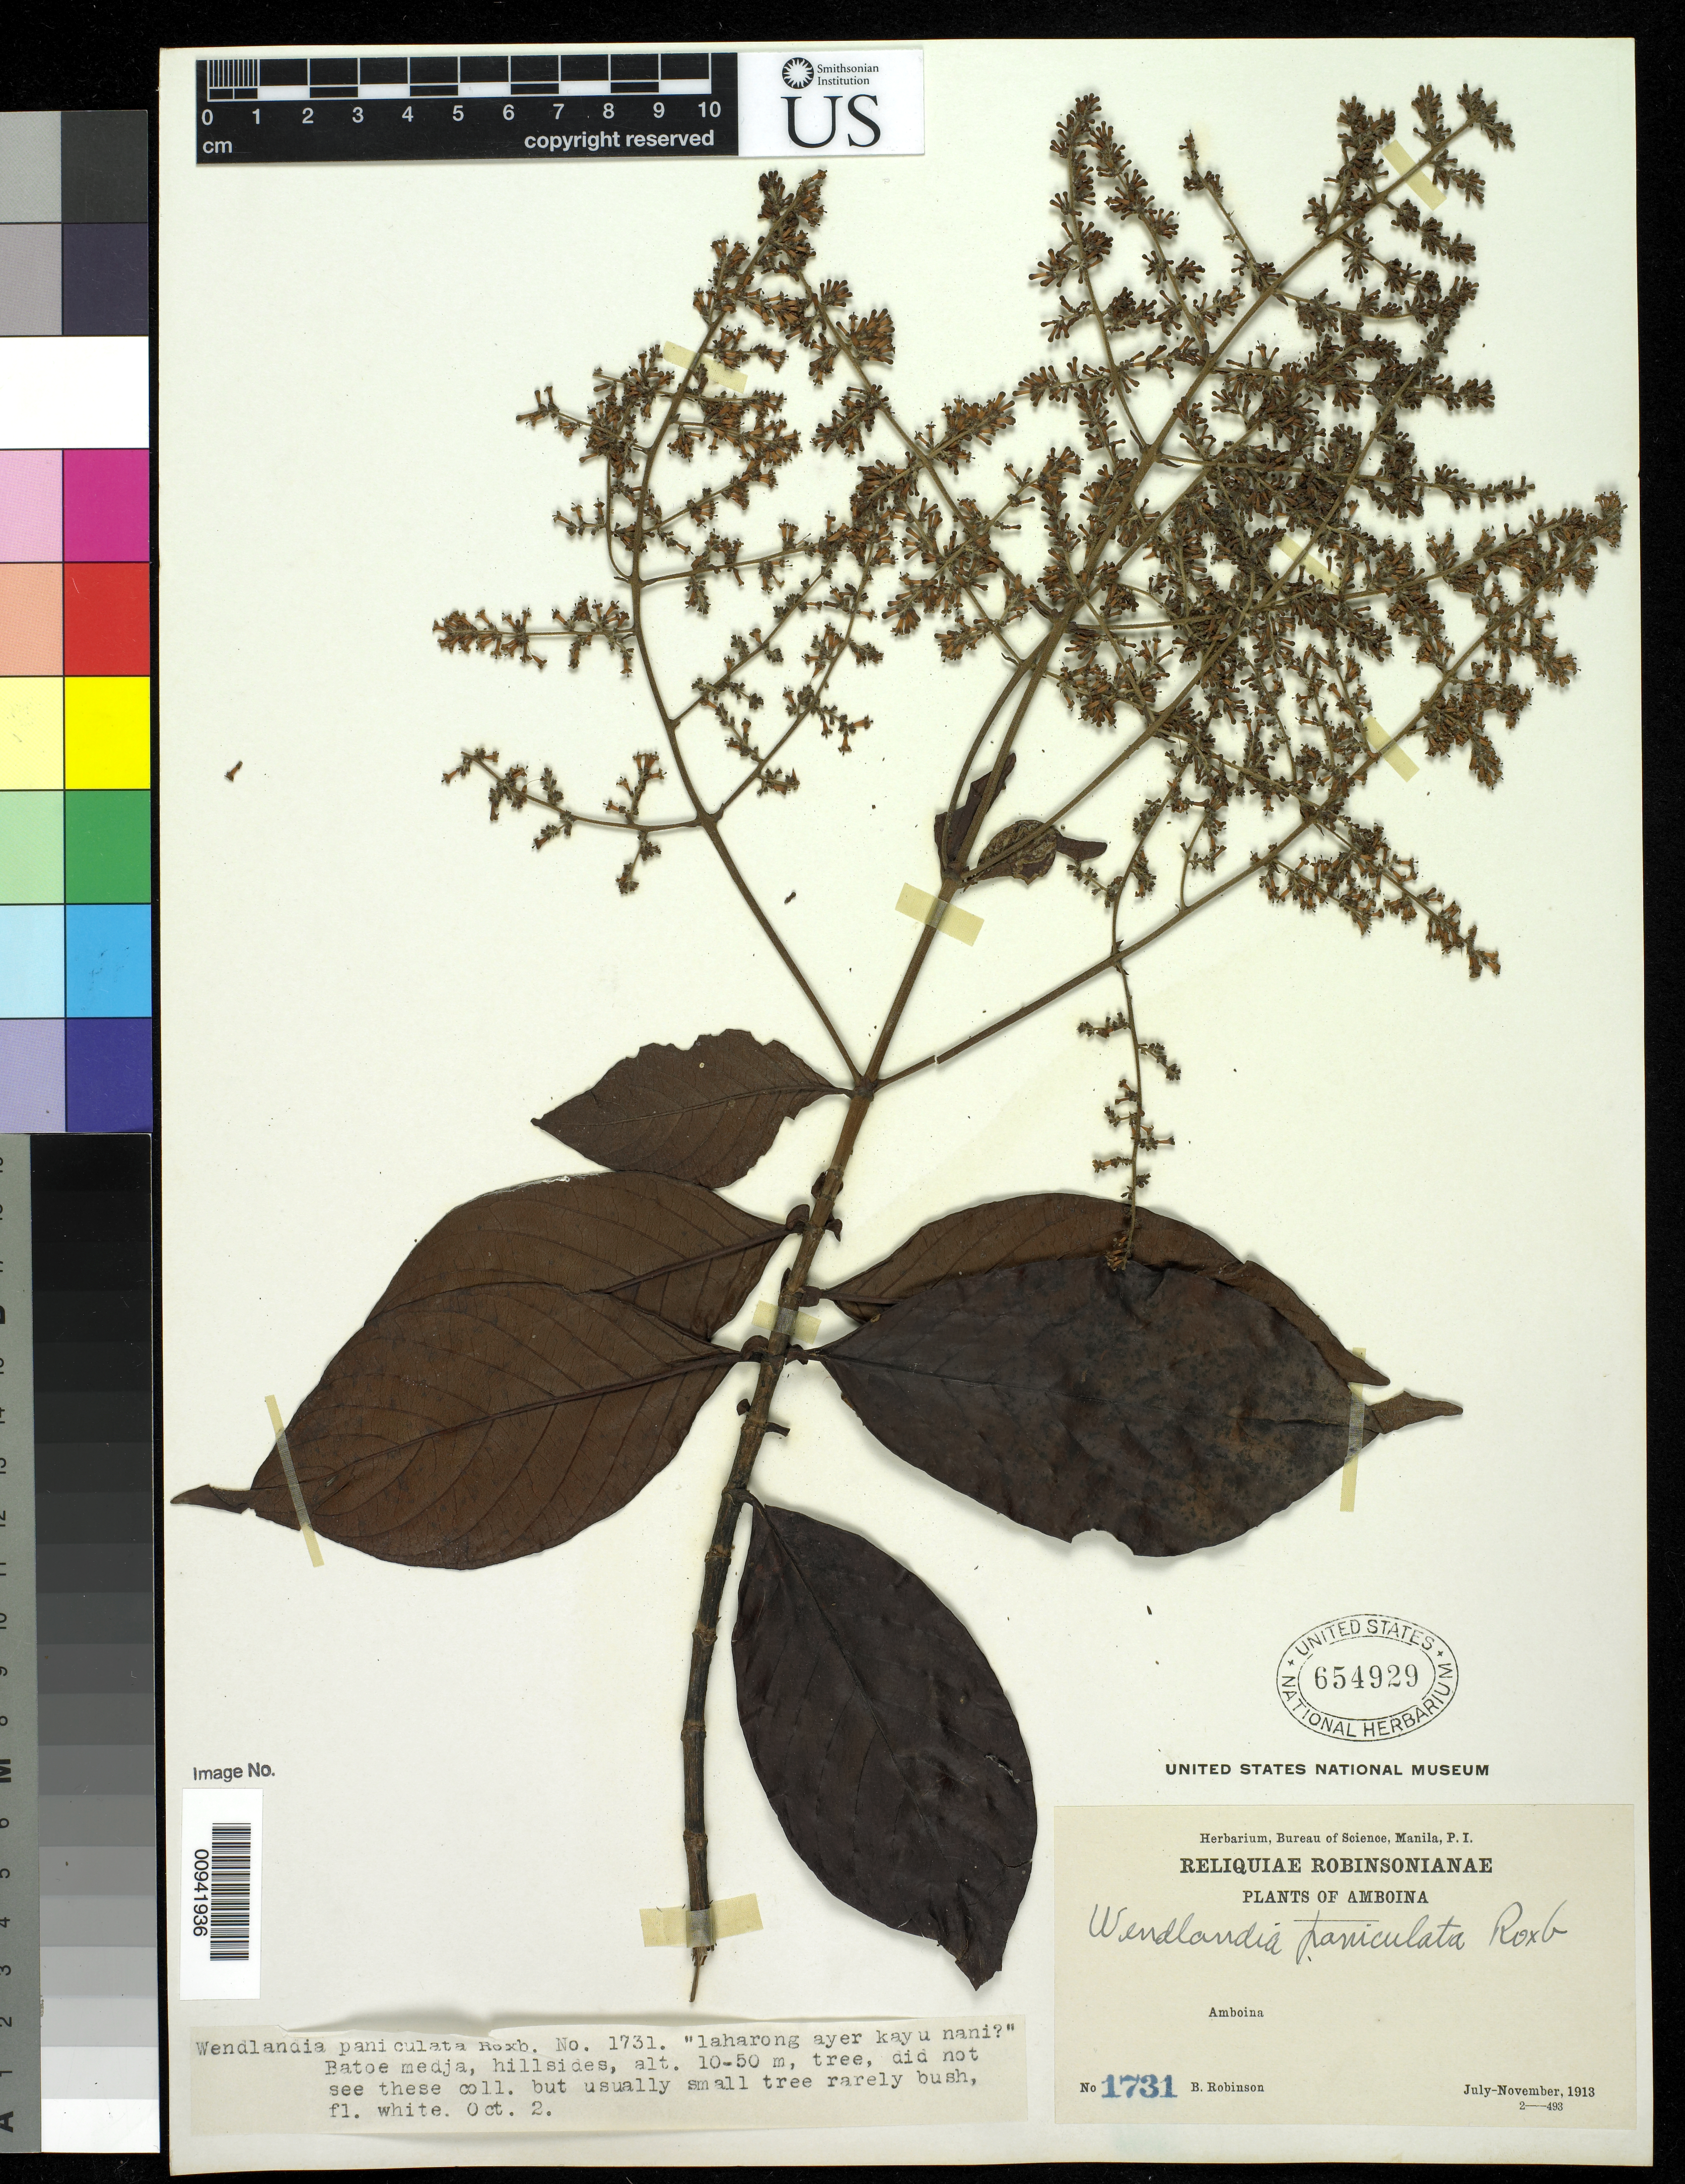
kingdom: Plantae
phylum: Tracheophyta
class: Magnoliopsida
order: Gentianales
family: Rubiaceae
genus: Wendlandia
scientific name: Wendlandia paniculata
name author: (Roxb.) DC.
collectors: C. Robinson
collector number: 1731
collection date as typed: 02 Oct 1913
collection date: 1913-10-02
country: Indonesia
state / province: Maluku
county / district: Maluku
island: Ambon I.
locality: Batoe medja, hillsides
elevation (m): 10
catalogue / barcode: US 654929